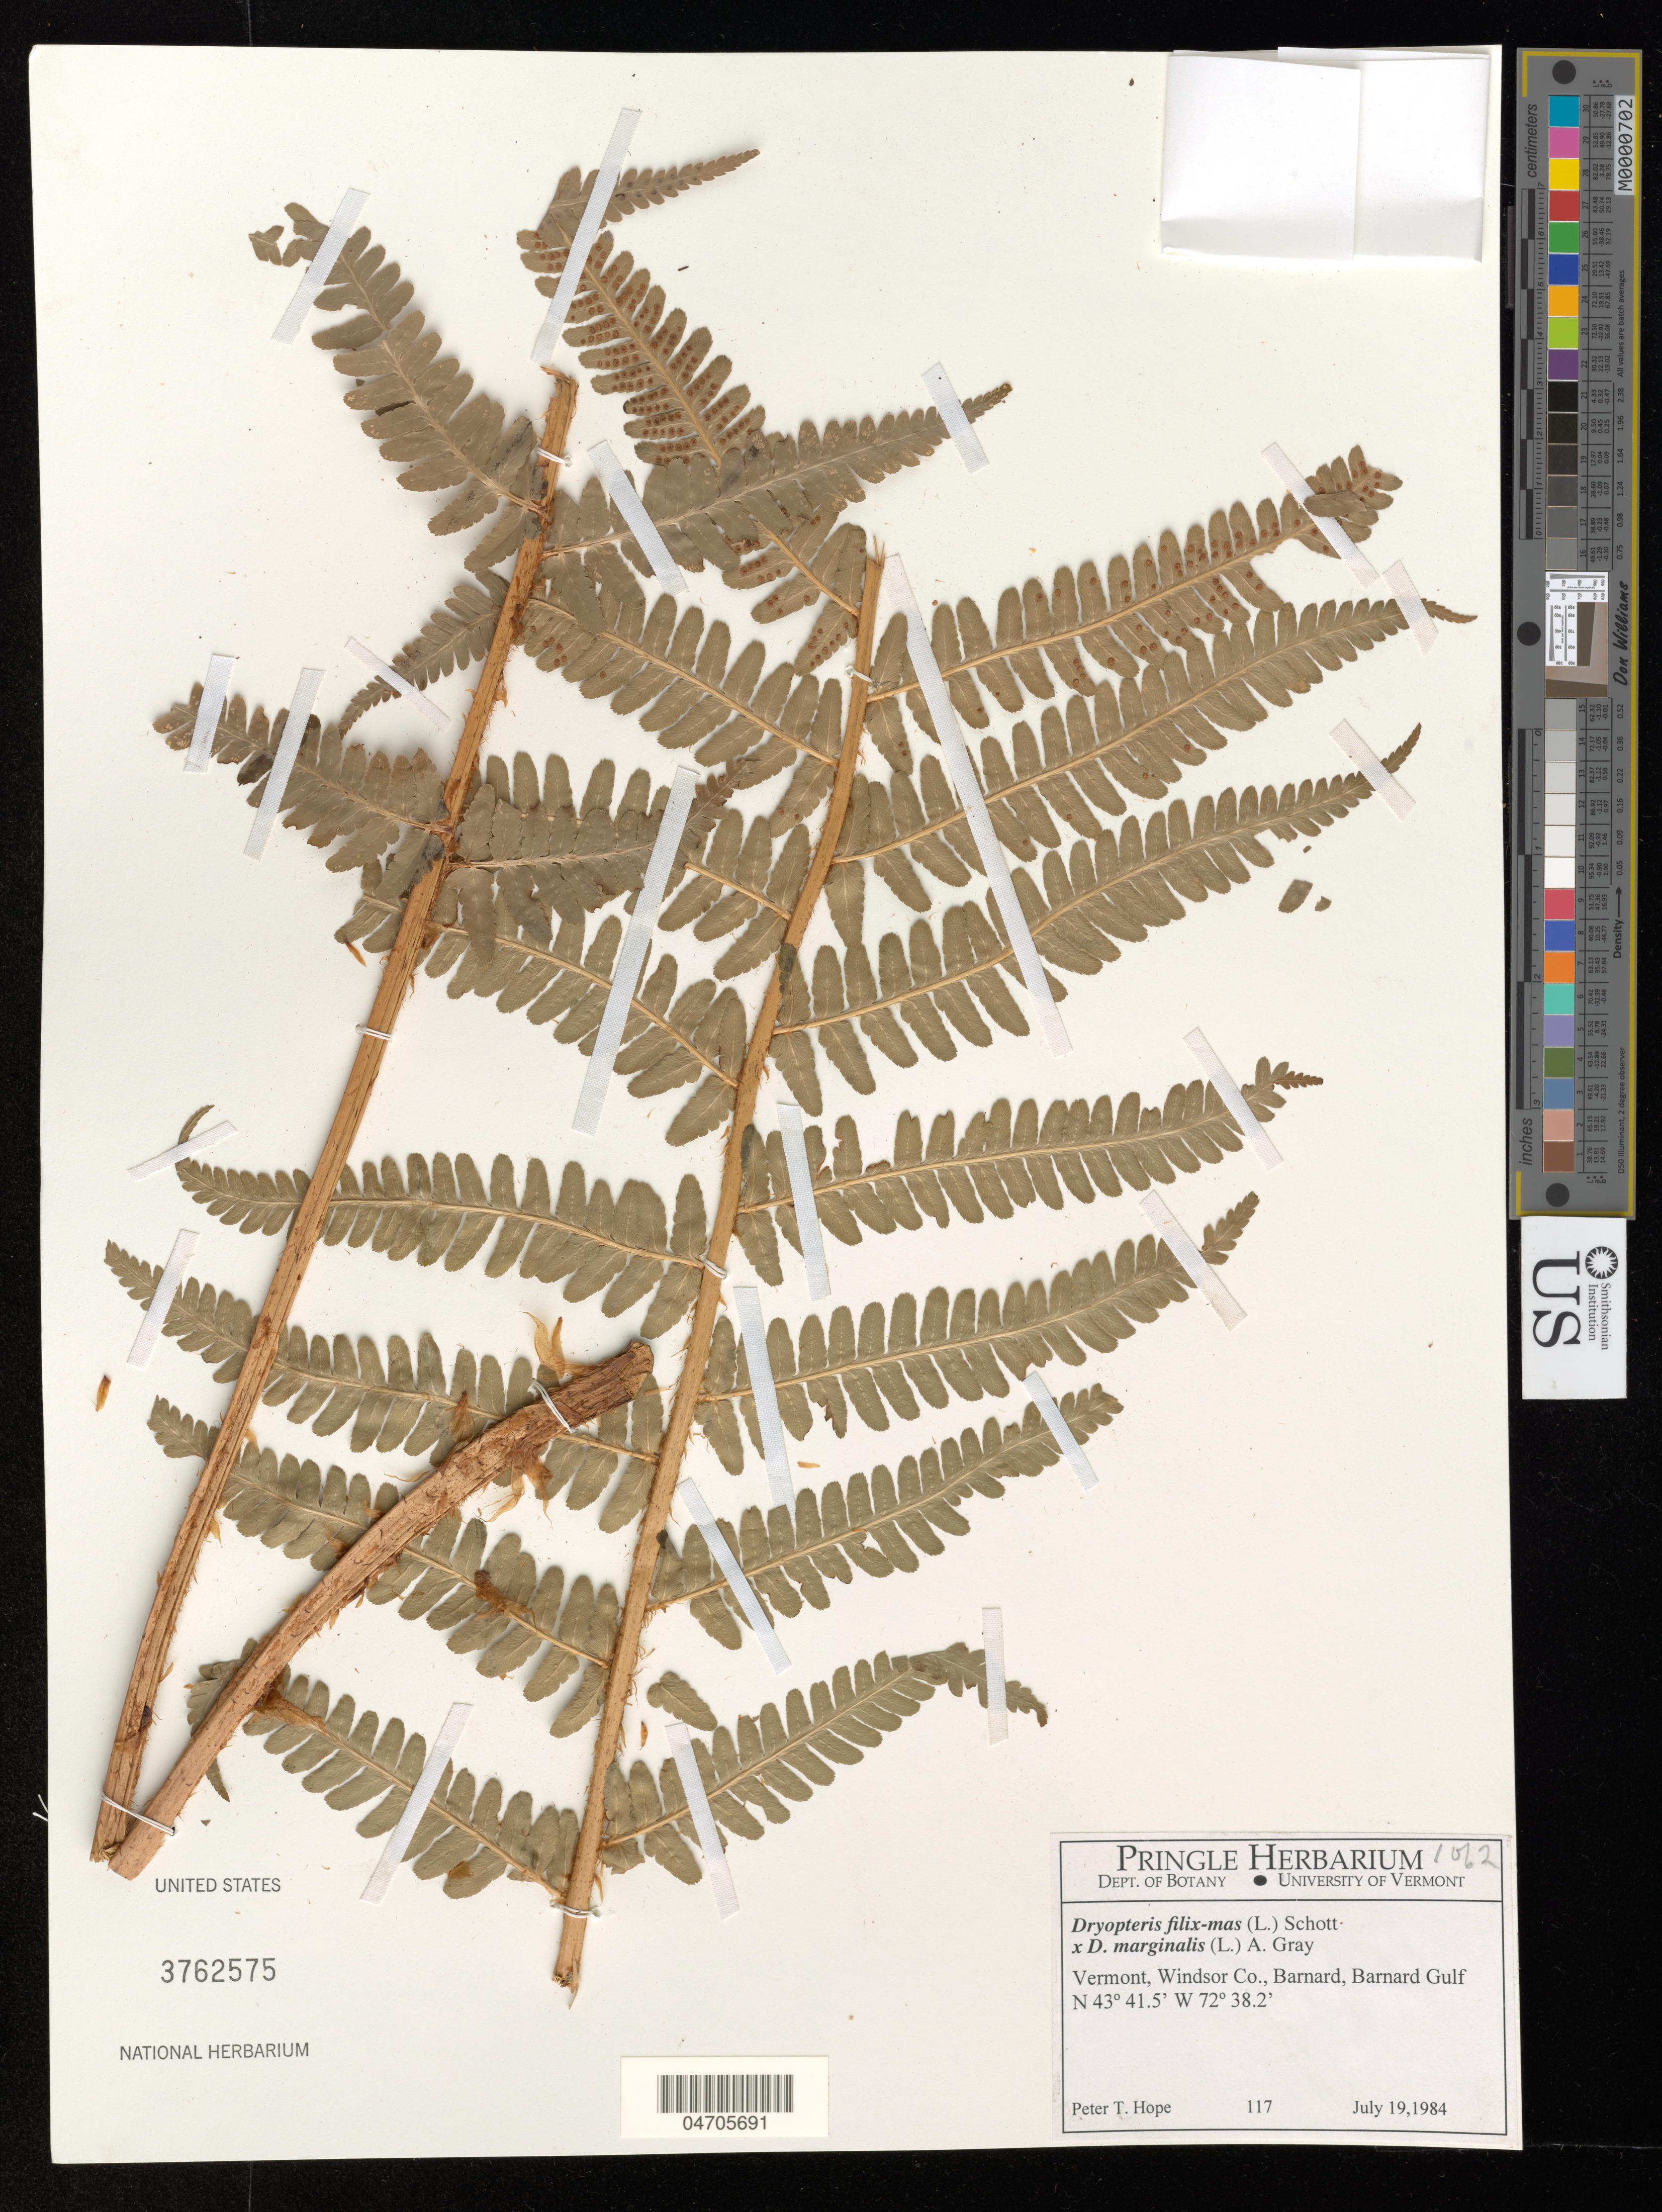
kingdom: Plantae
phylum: Tracheophyta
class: Polypodiopsida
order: Polypodiales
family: Dryopteridaceae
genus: Dryopteris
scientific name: Dryopteris filix-mas x D. marginalis (L.) A. Gray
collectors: P. Hope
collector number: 117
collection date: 1984-07-19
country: United States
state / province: Vermont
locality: Windsor Co., Barnard, Barnard Gulf.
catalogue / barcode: US 3762575